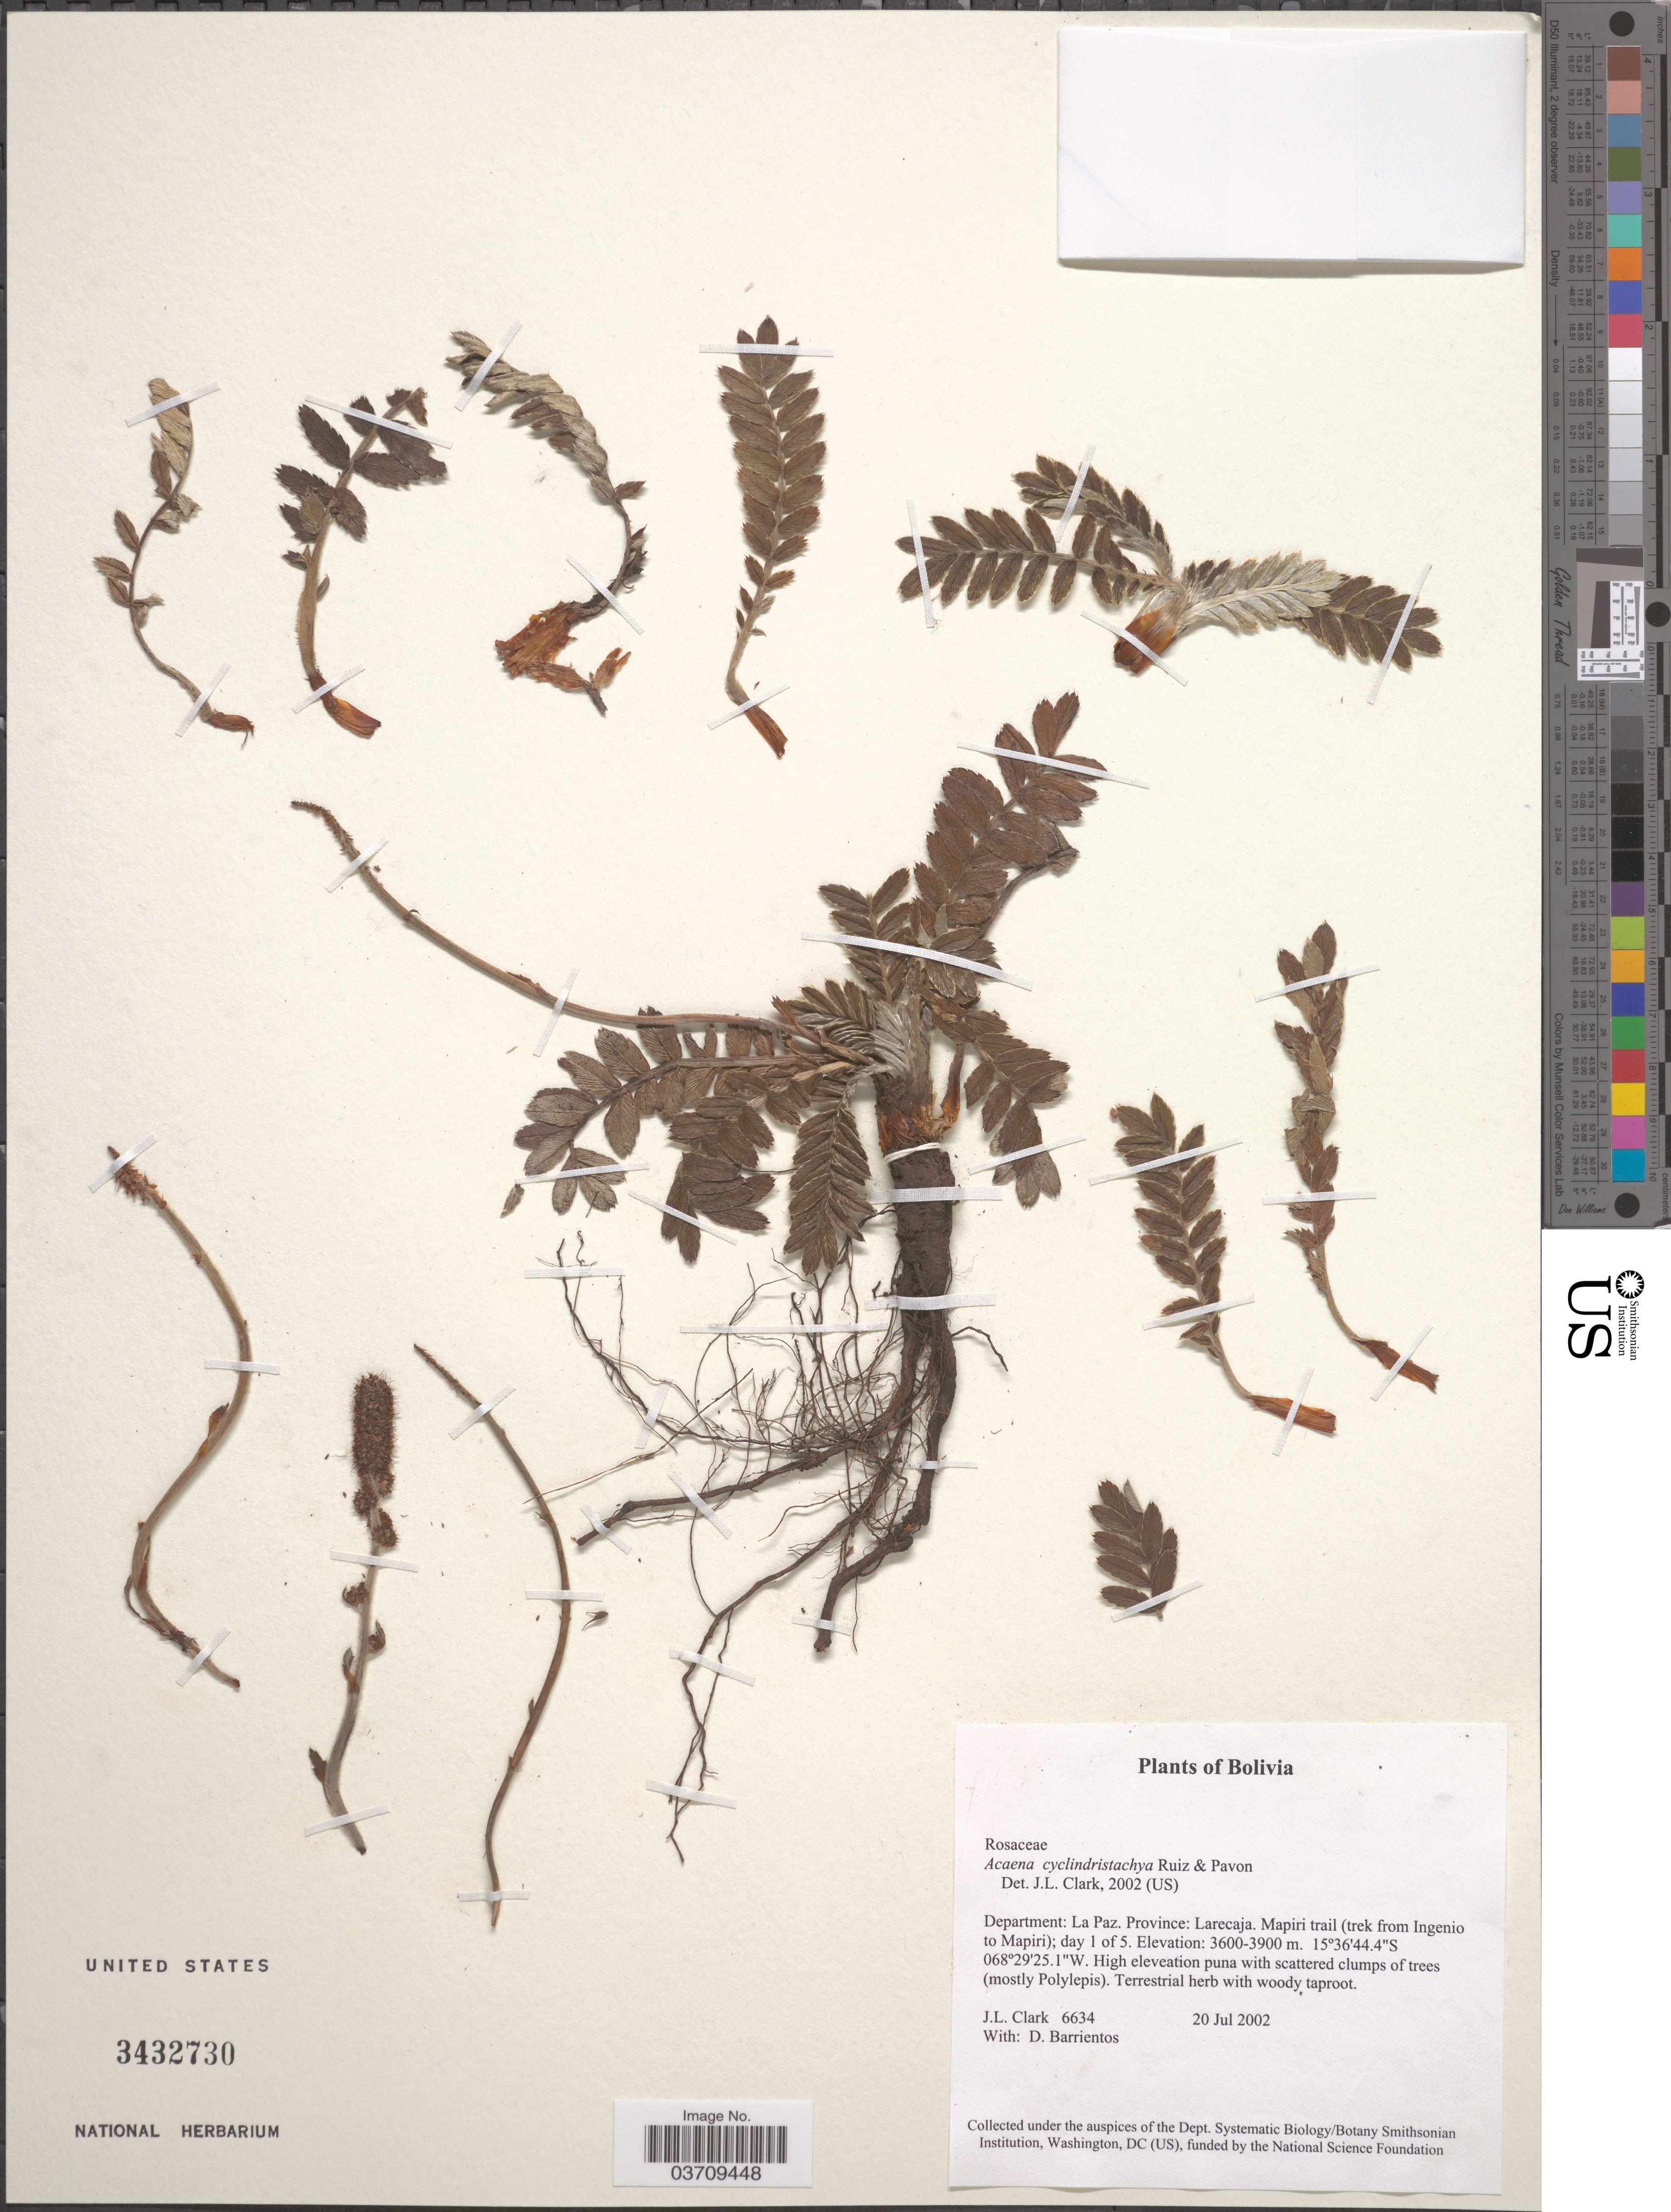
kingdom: Plantae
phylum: Tracheophyta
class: Magnoliopsida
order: Rosales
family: Rosaceae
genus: Acaena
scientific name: Acaena cylindristachya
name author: Ruiz & Pav.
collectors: J. L. Clark & D. Barrientos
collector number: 6634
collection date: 2002-07-20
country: Bolivia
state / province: La Paz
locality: Department: La Paz. Province: Larecaja. Mapiri trail (trek from Ingenio to Mapiri).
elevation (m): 3600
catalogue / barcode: US 3432730